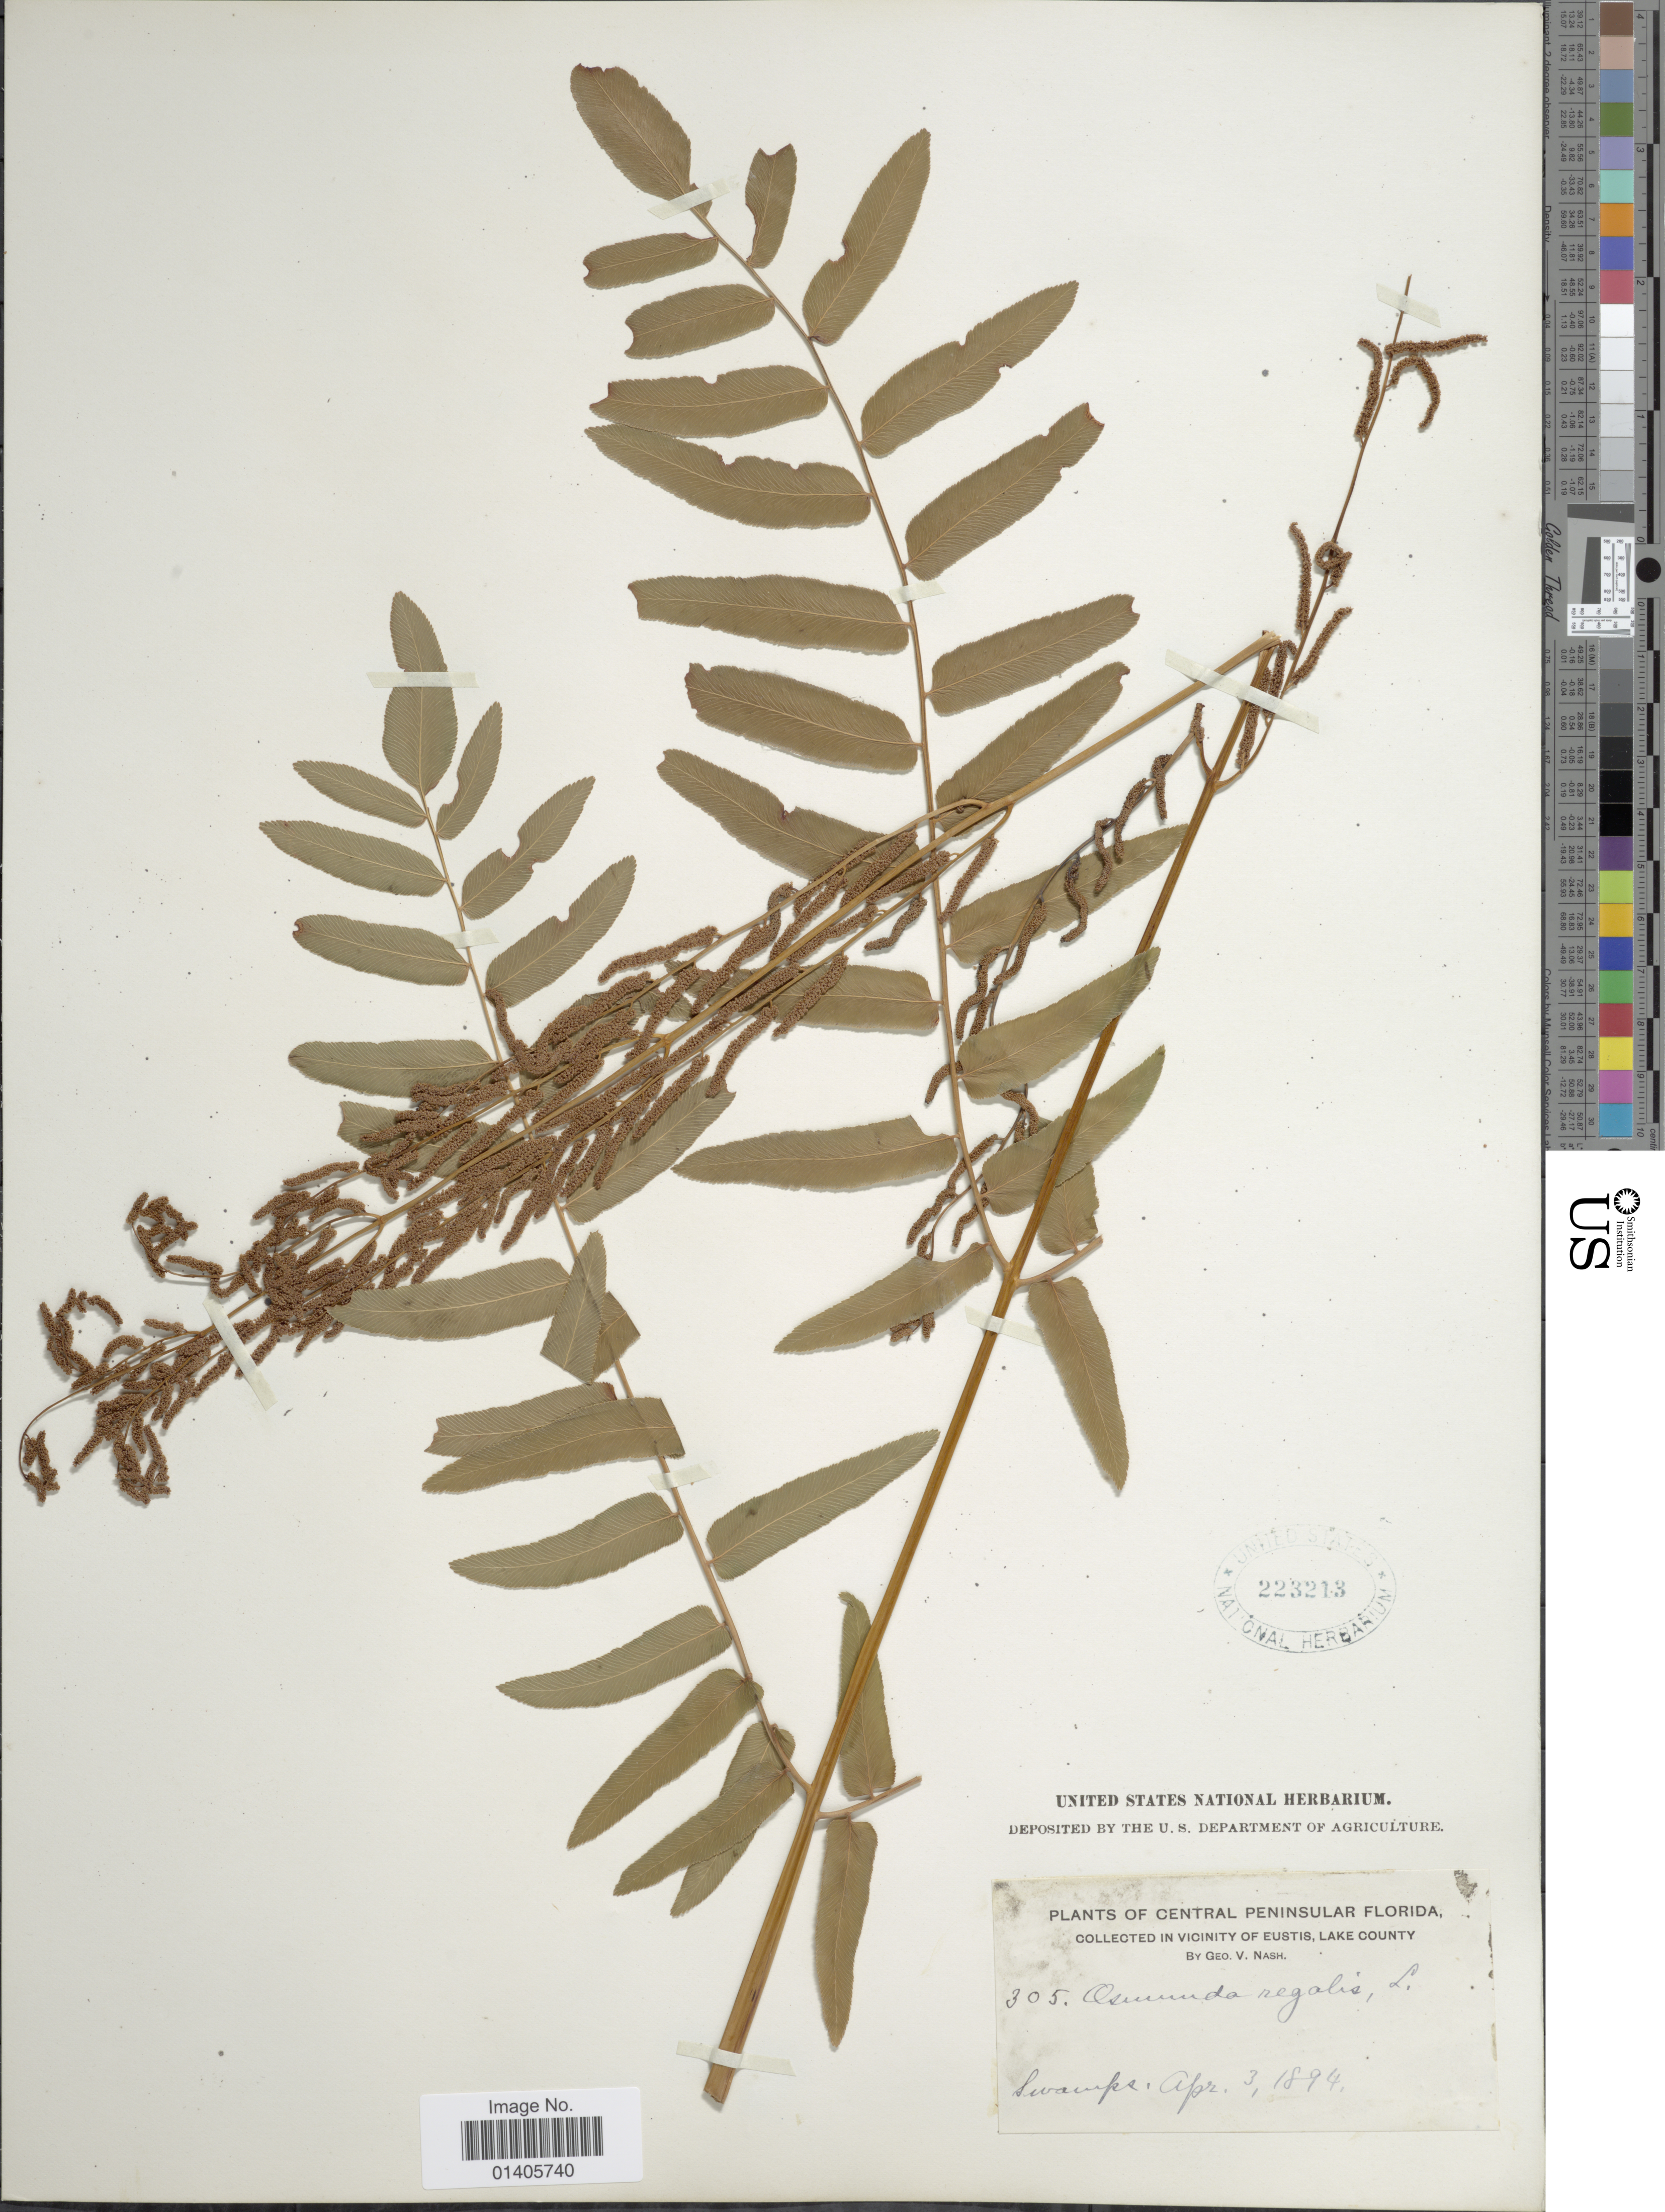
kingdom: Plantae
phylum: Tracheophyta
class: Polypodiopsida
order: Osmundales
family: Osmundaceae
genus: Osmunda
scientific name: Osmunda regalis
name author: L.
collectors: G. V. Nash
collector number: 305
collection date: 1894-04-03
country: United States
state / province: Florida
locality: Central Peninsular, in the vicinity of Eustis, Lake County, Swamps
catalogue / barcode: US 223213